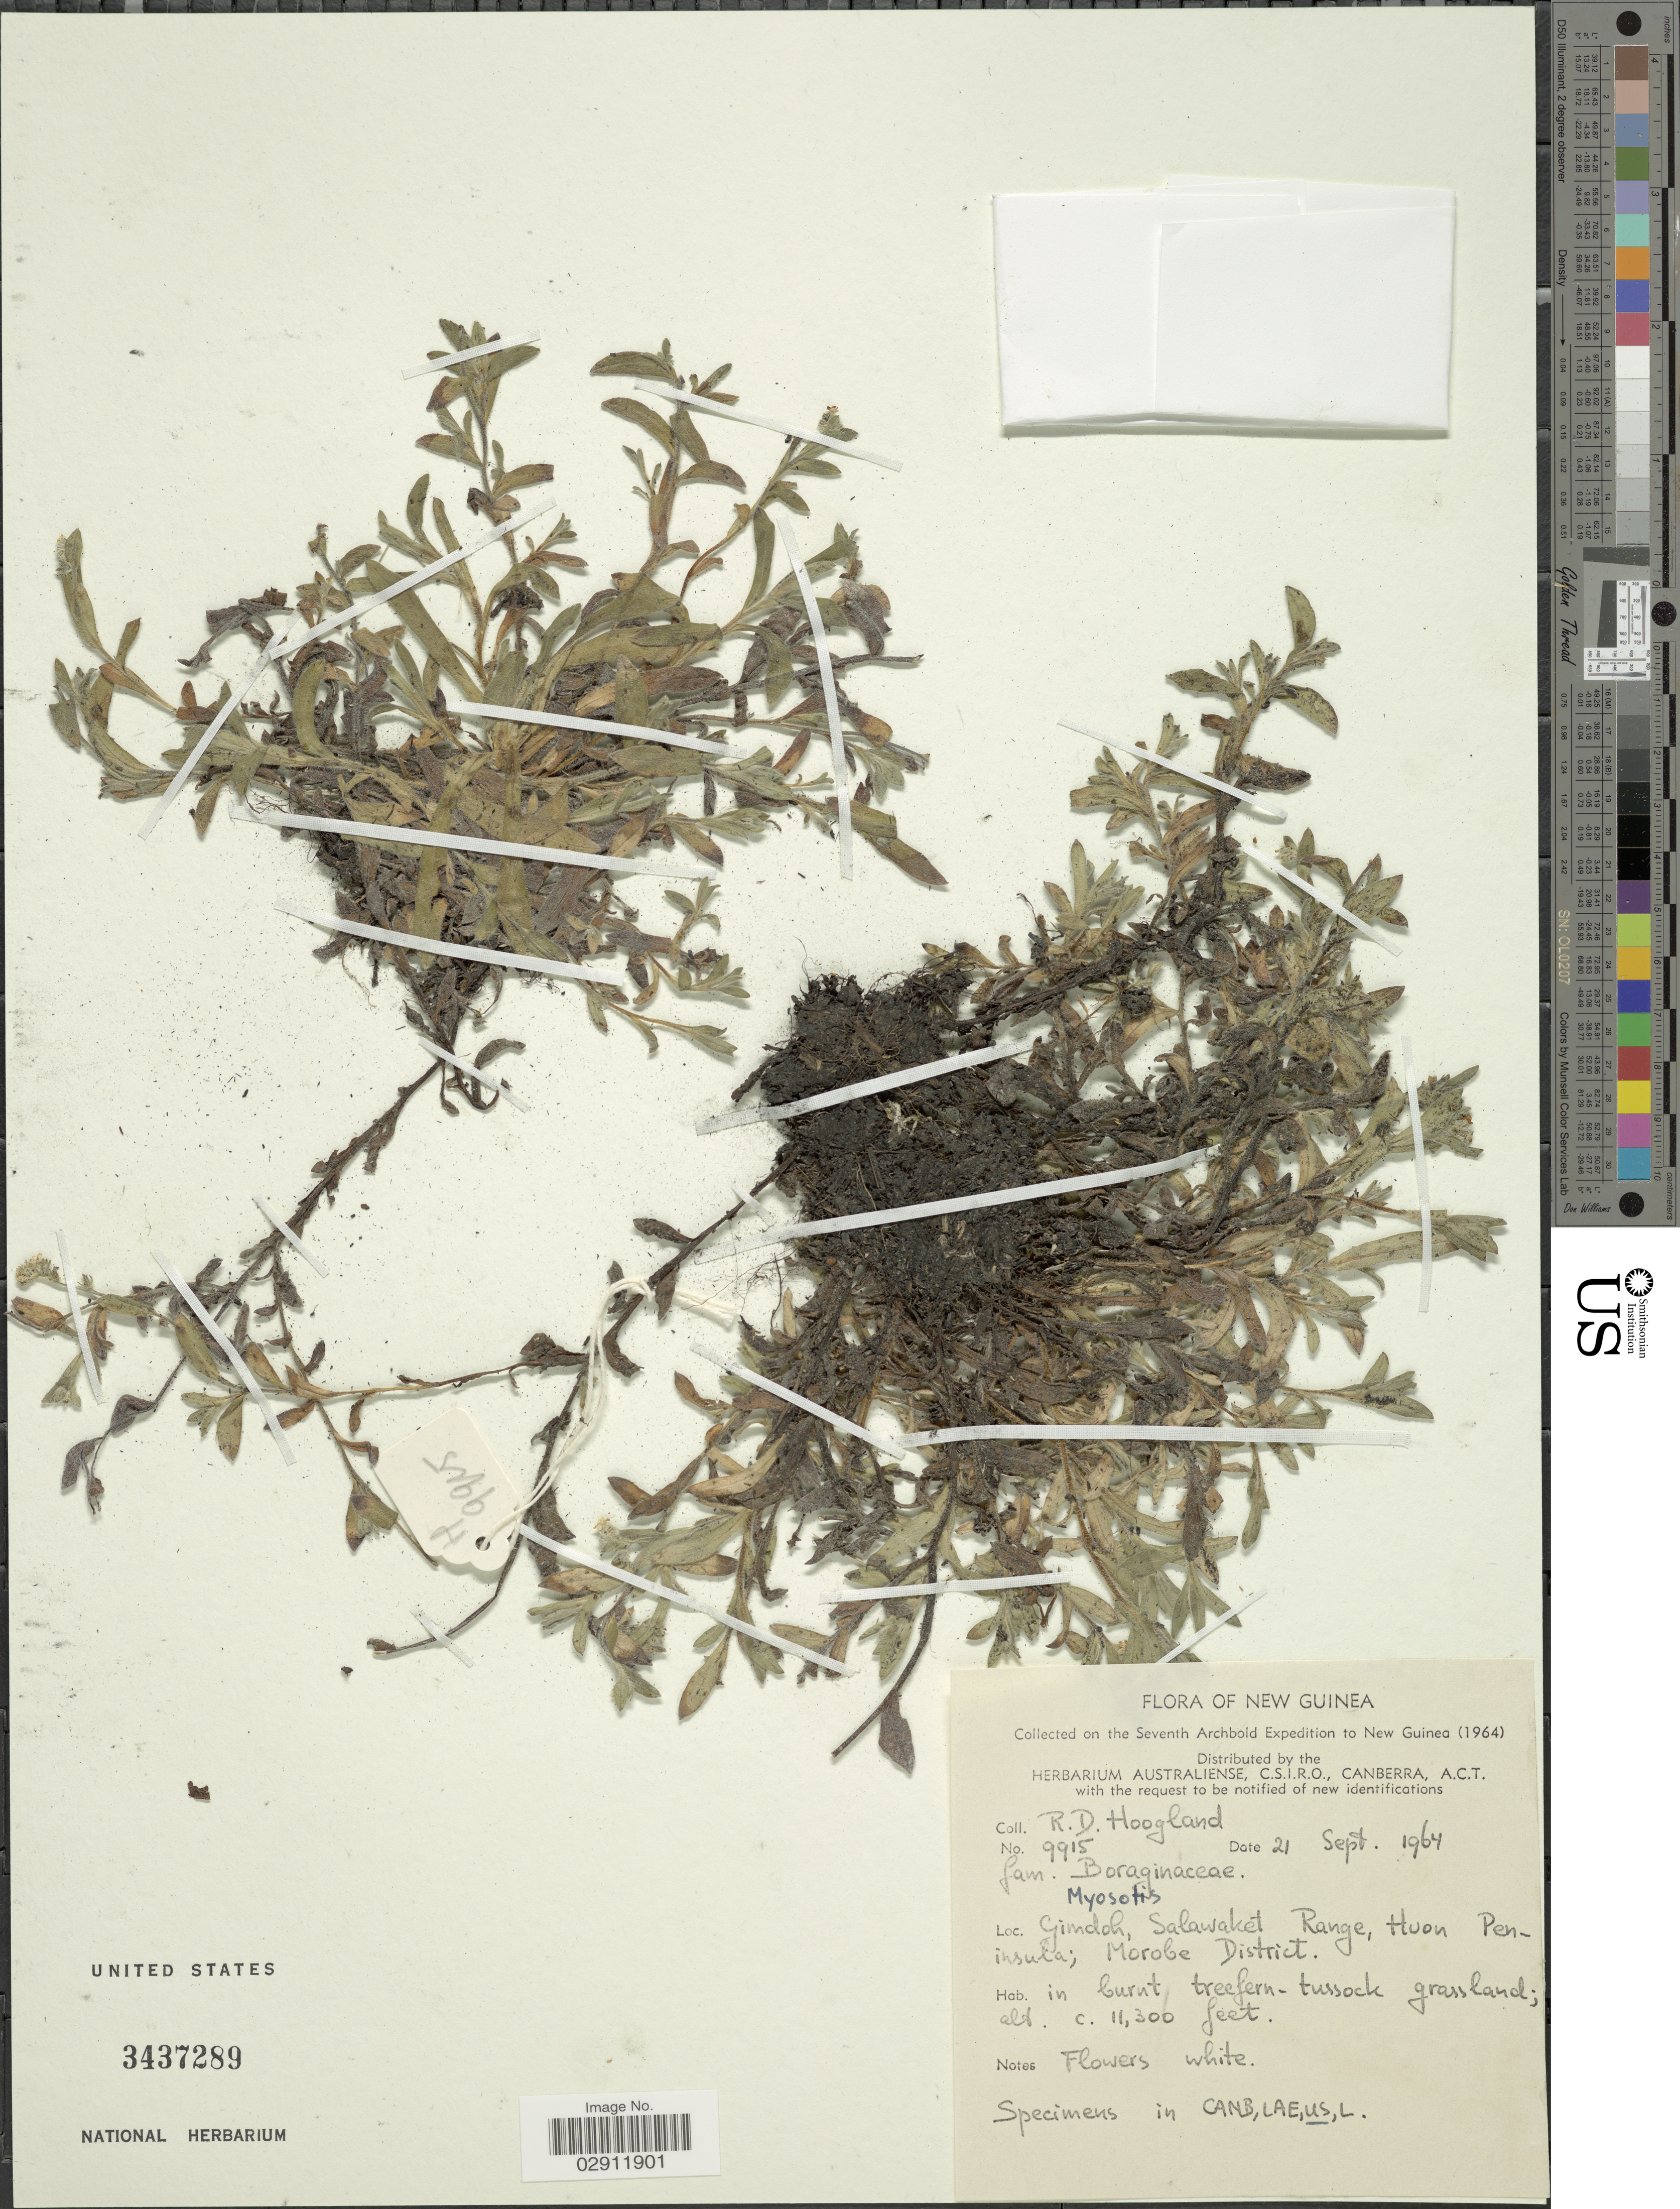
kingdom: Plantae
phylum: Tracheophyta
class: Magnoliopsida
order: Boraginales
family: Boraginaceae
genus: Myosotis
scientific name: Myosotis sp.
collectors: R. D. Hoogland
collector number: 9915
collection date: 1964-09-21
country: Papua New Guinea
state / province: Morobe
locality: Gindoh, Salawaket Range, Huon Peninsula; Morobe District.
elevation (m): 3444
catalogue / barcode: US 3437289